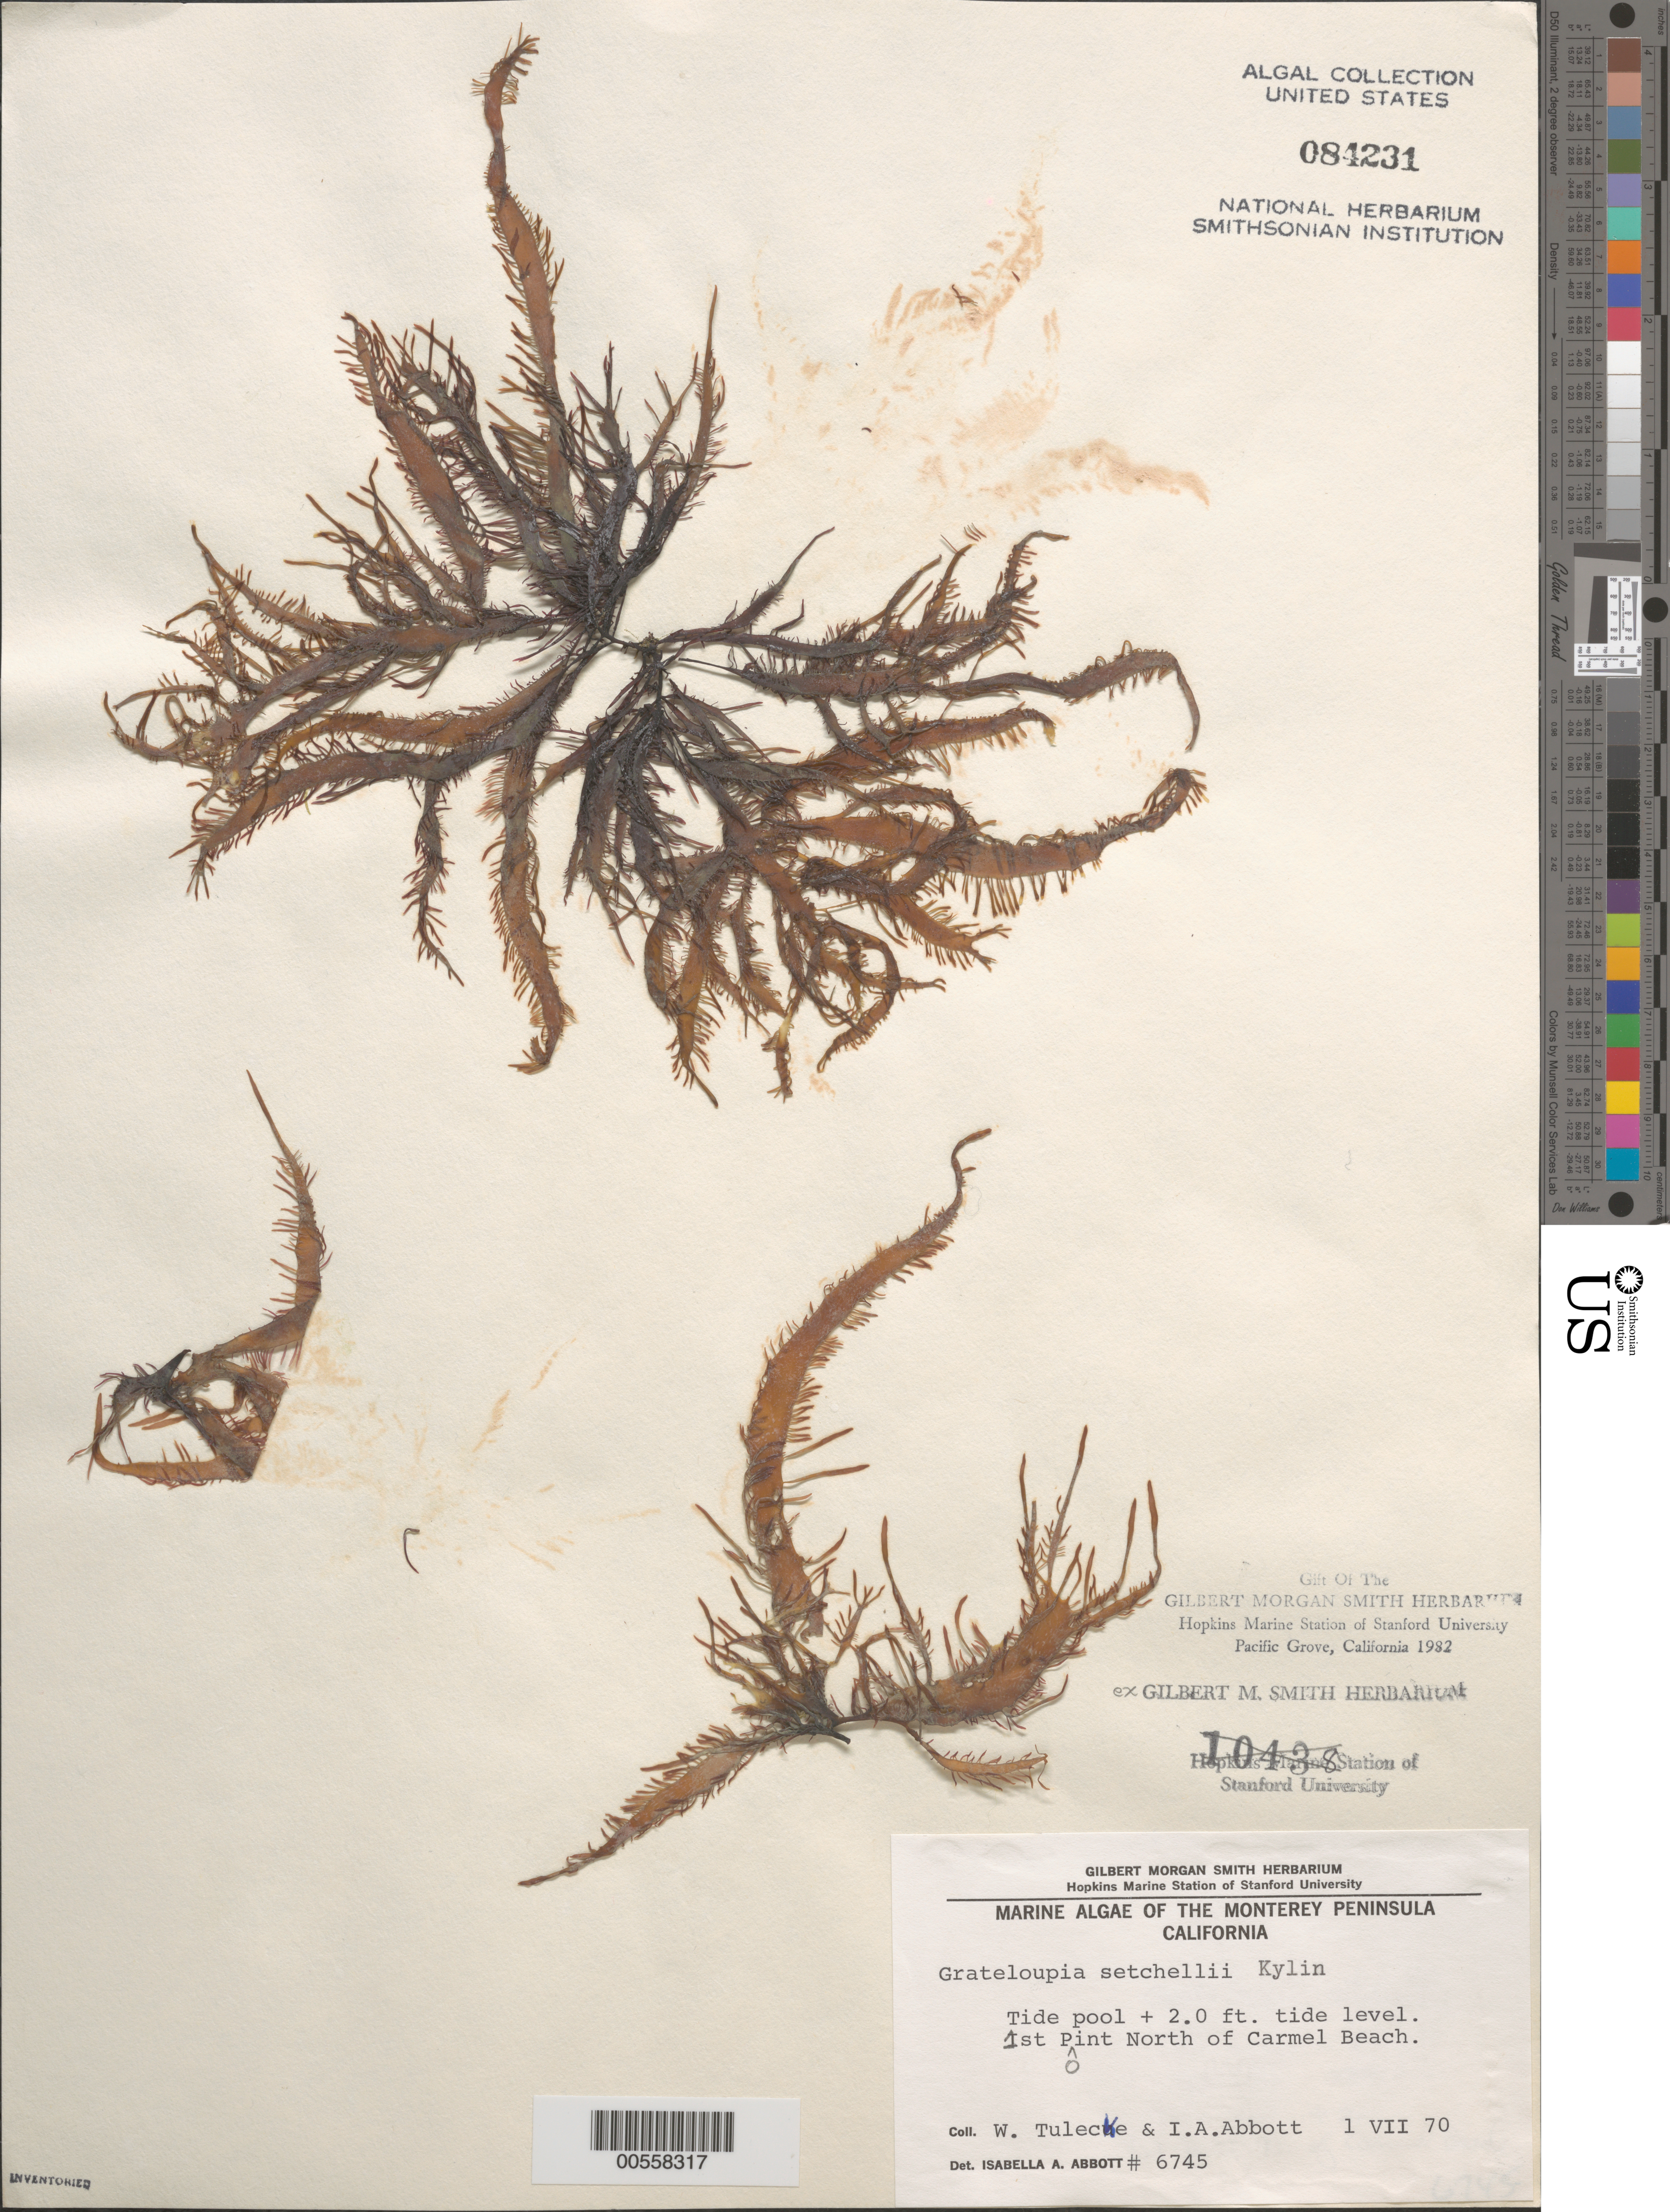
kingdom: Plantae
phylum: Rhodophyta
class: Florideophyceae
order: Halymeniales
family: Halymeniaceae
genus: Norrissia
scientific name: Norrissia setchellii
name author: (Kylin) M.S. Balakrishnan in Desikachary & Raja Rao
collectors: W. Tuelke & I. A. Abbott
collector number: IAA 6745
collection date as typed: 01 Jul 1970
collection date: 1970-07-01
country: United States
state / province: California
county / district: Monterey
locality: First point north of Carmel Beach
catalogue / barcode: US 84231